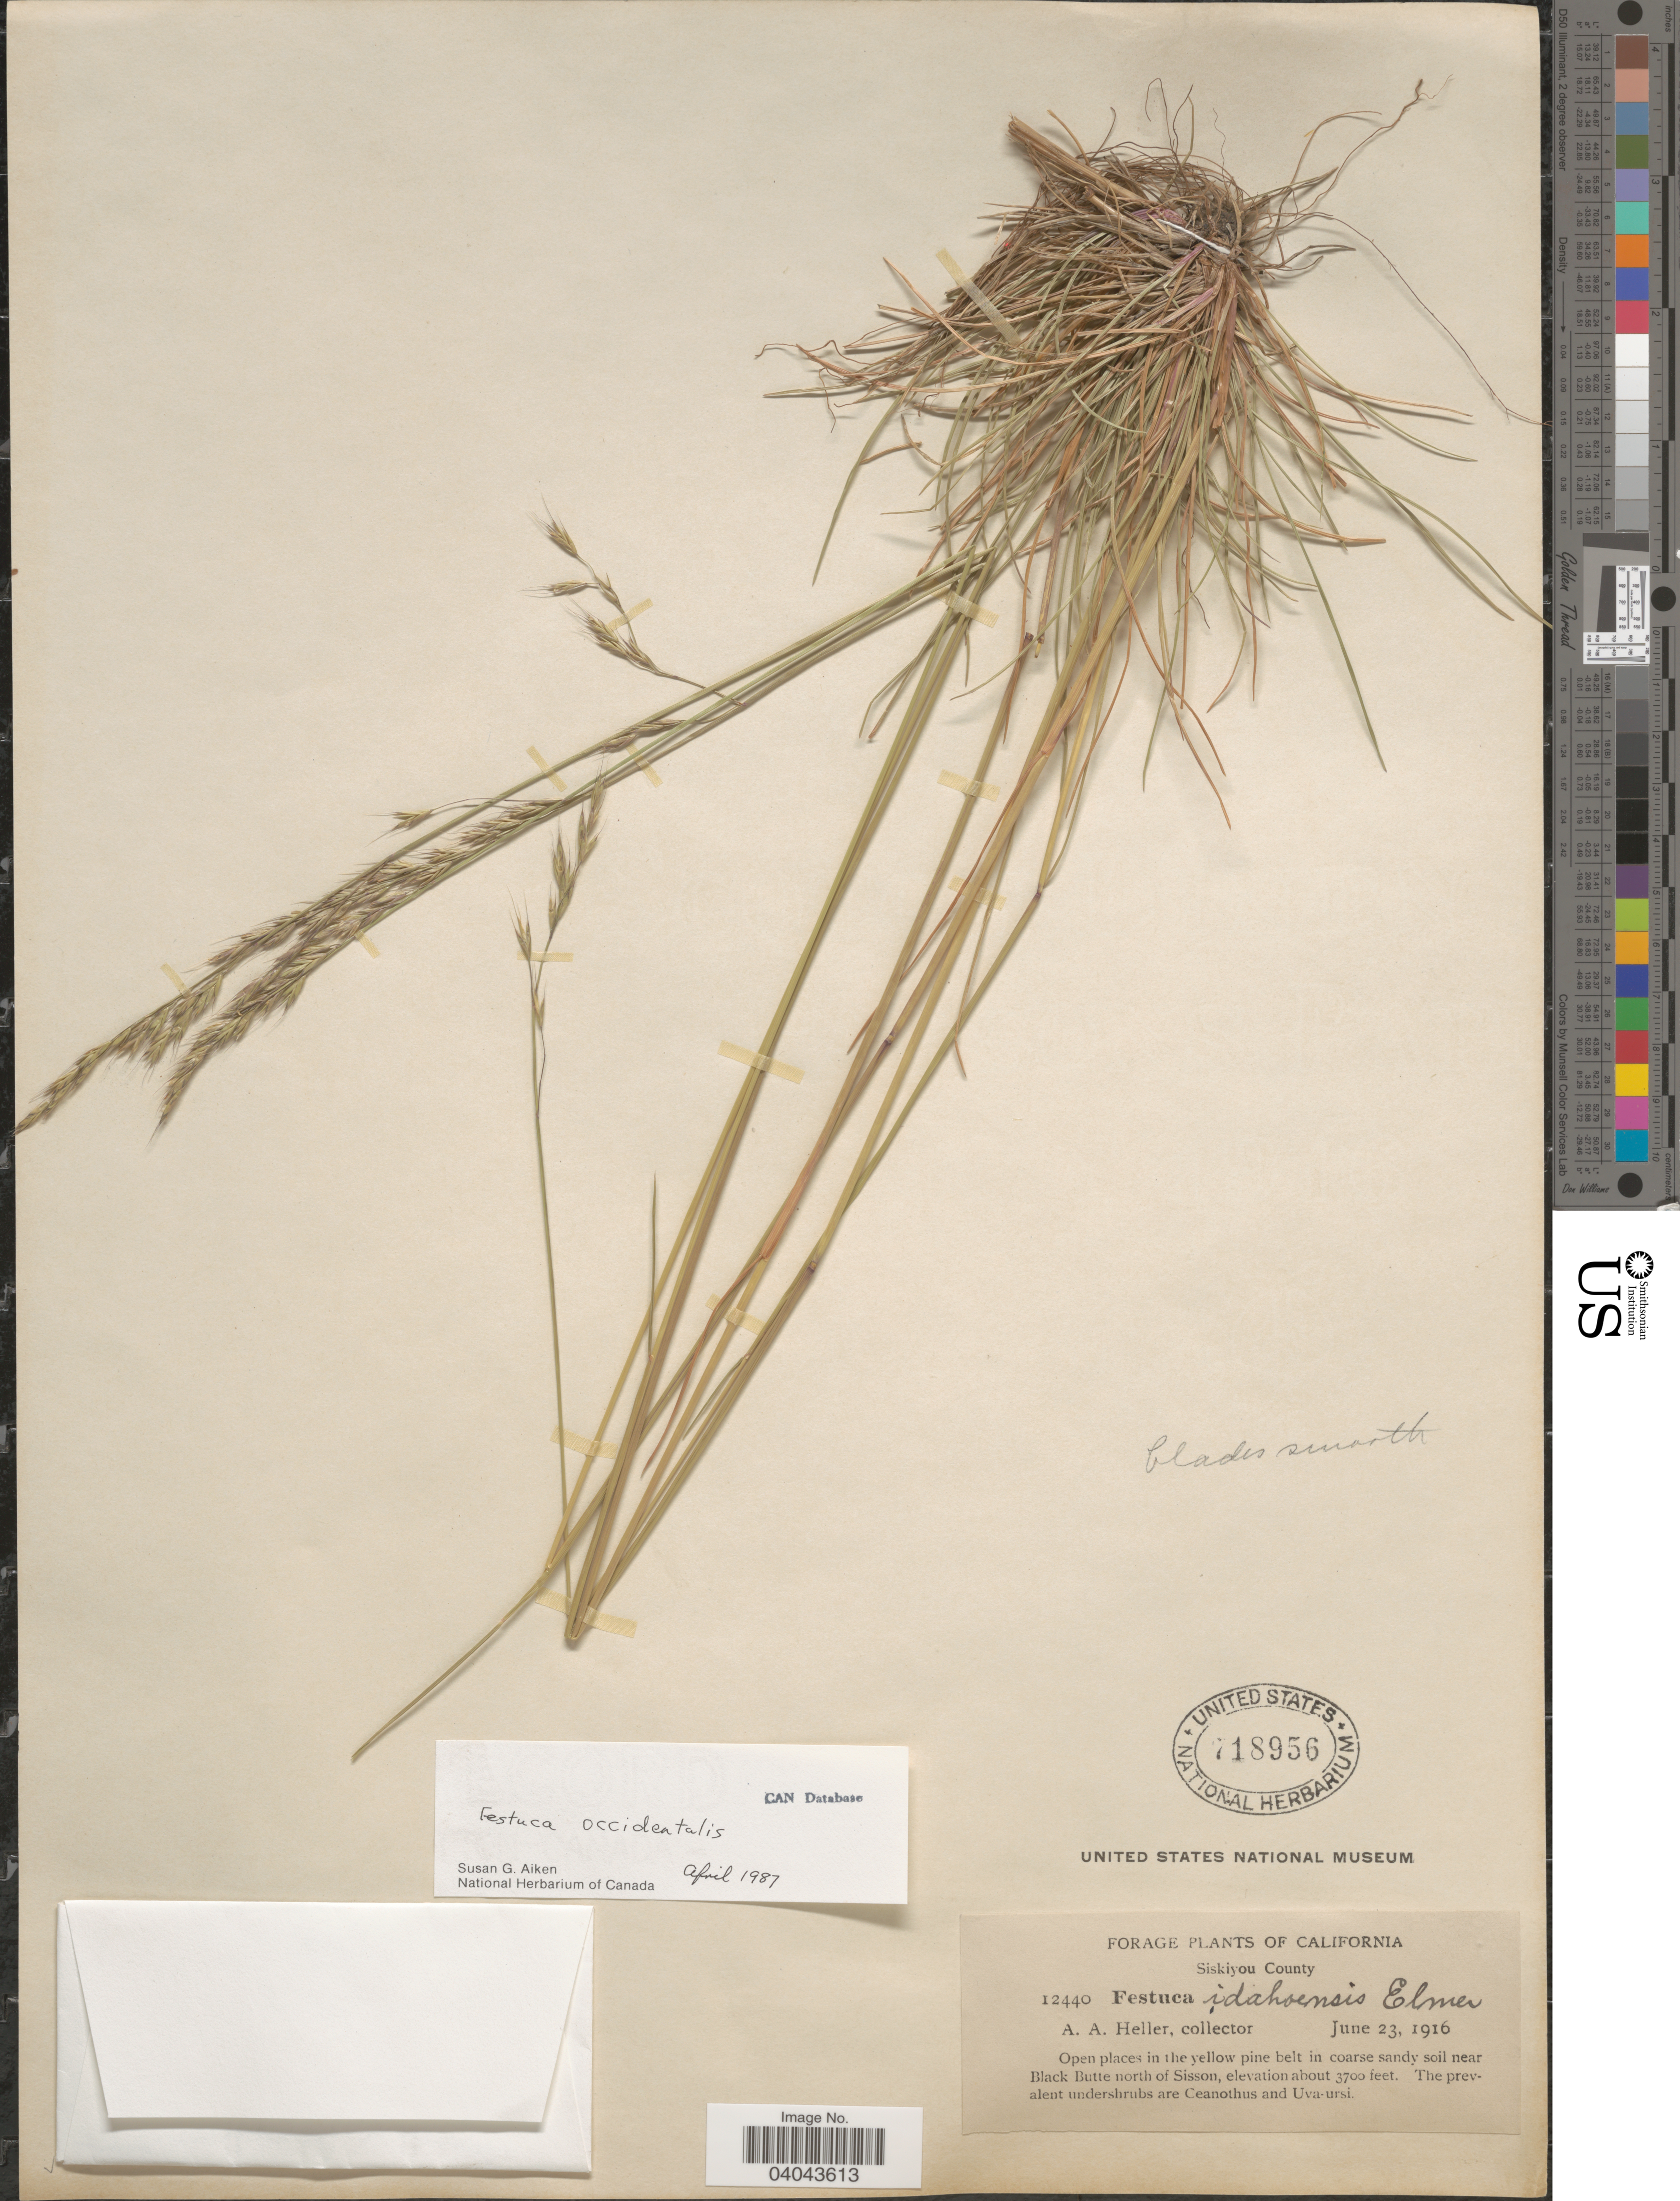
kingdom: Plantae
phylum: Tracheophyta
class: Liliopsida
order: Poales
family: Poaceae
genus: Festuca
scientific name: Festuca occidentalis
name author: Hook.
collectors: A. A. Heller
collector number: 12440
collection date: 1916-06-23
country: United States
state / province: California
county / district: Siskiyou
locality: Siskiyou County. Near Black Butte north of Sisson.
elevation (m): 1128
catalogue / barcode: US 718956